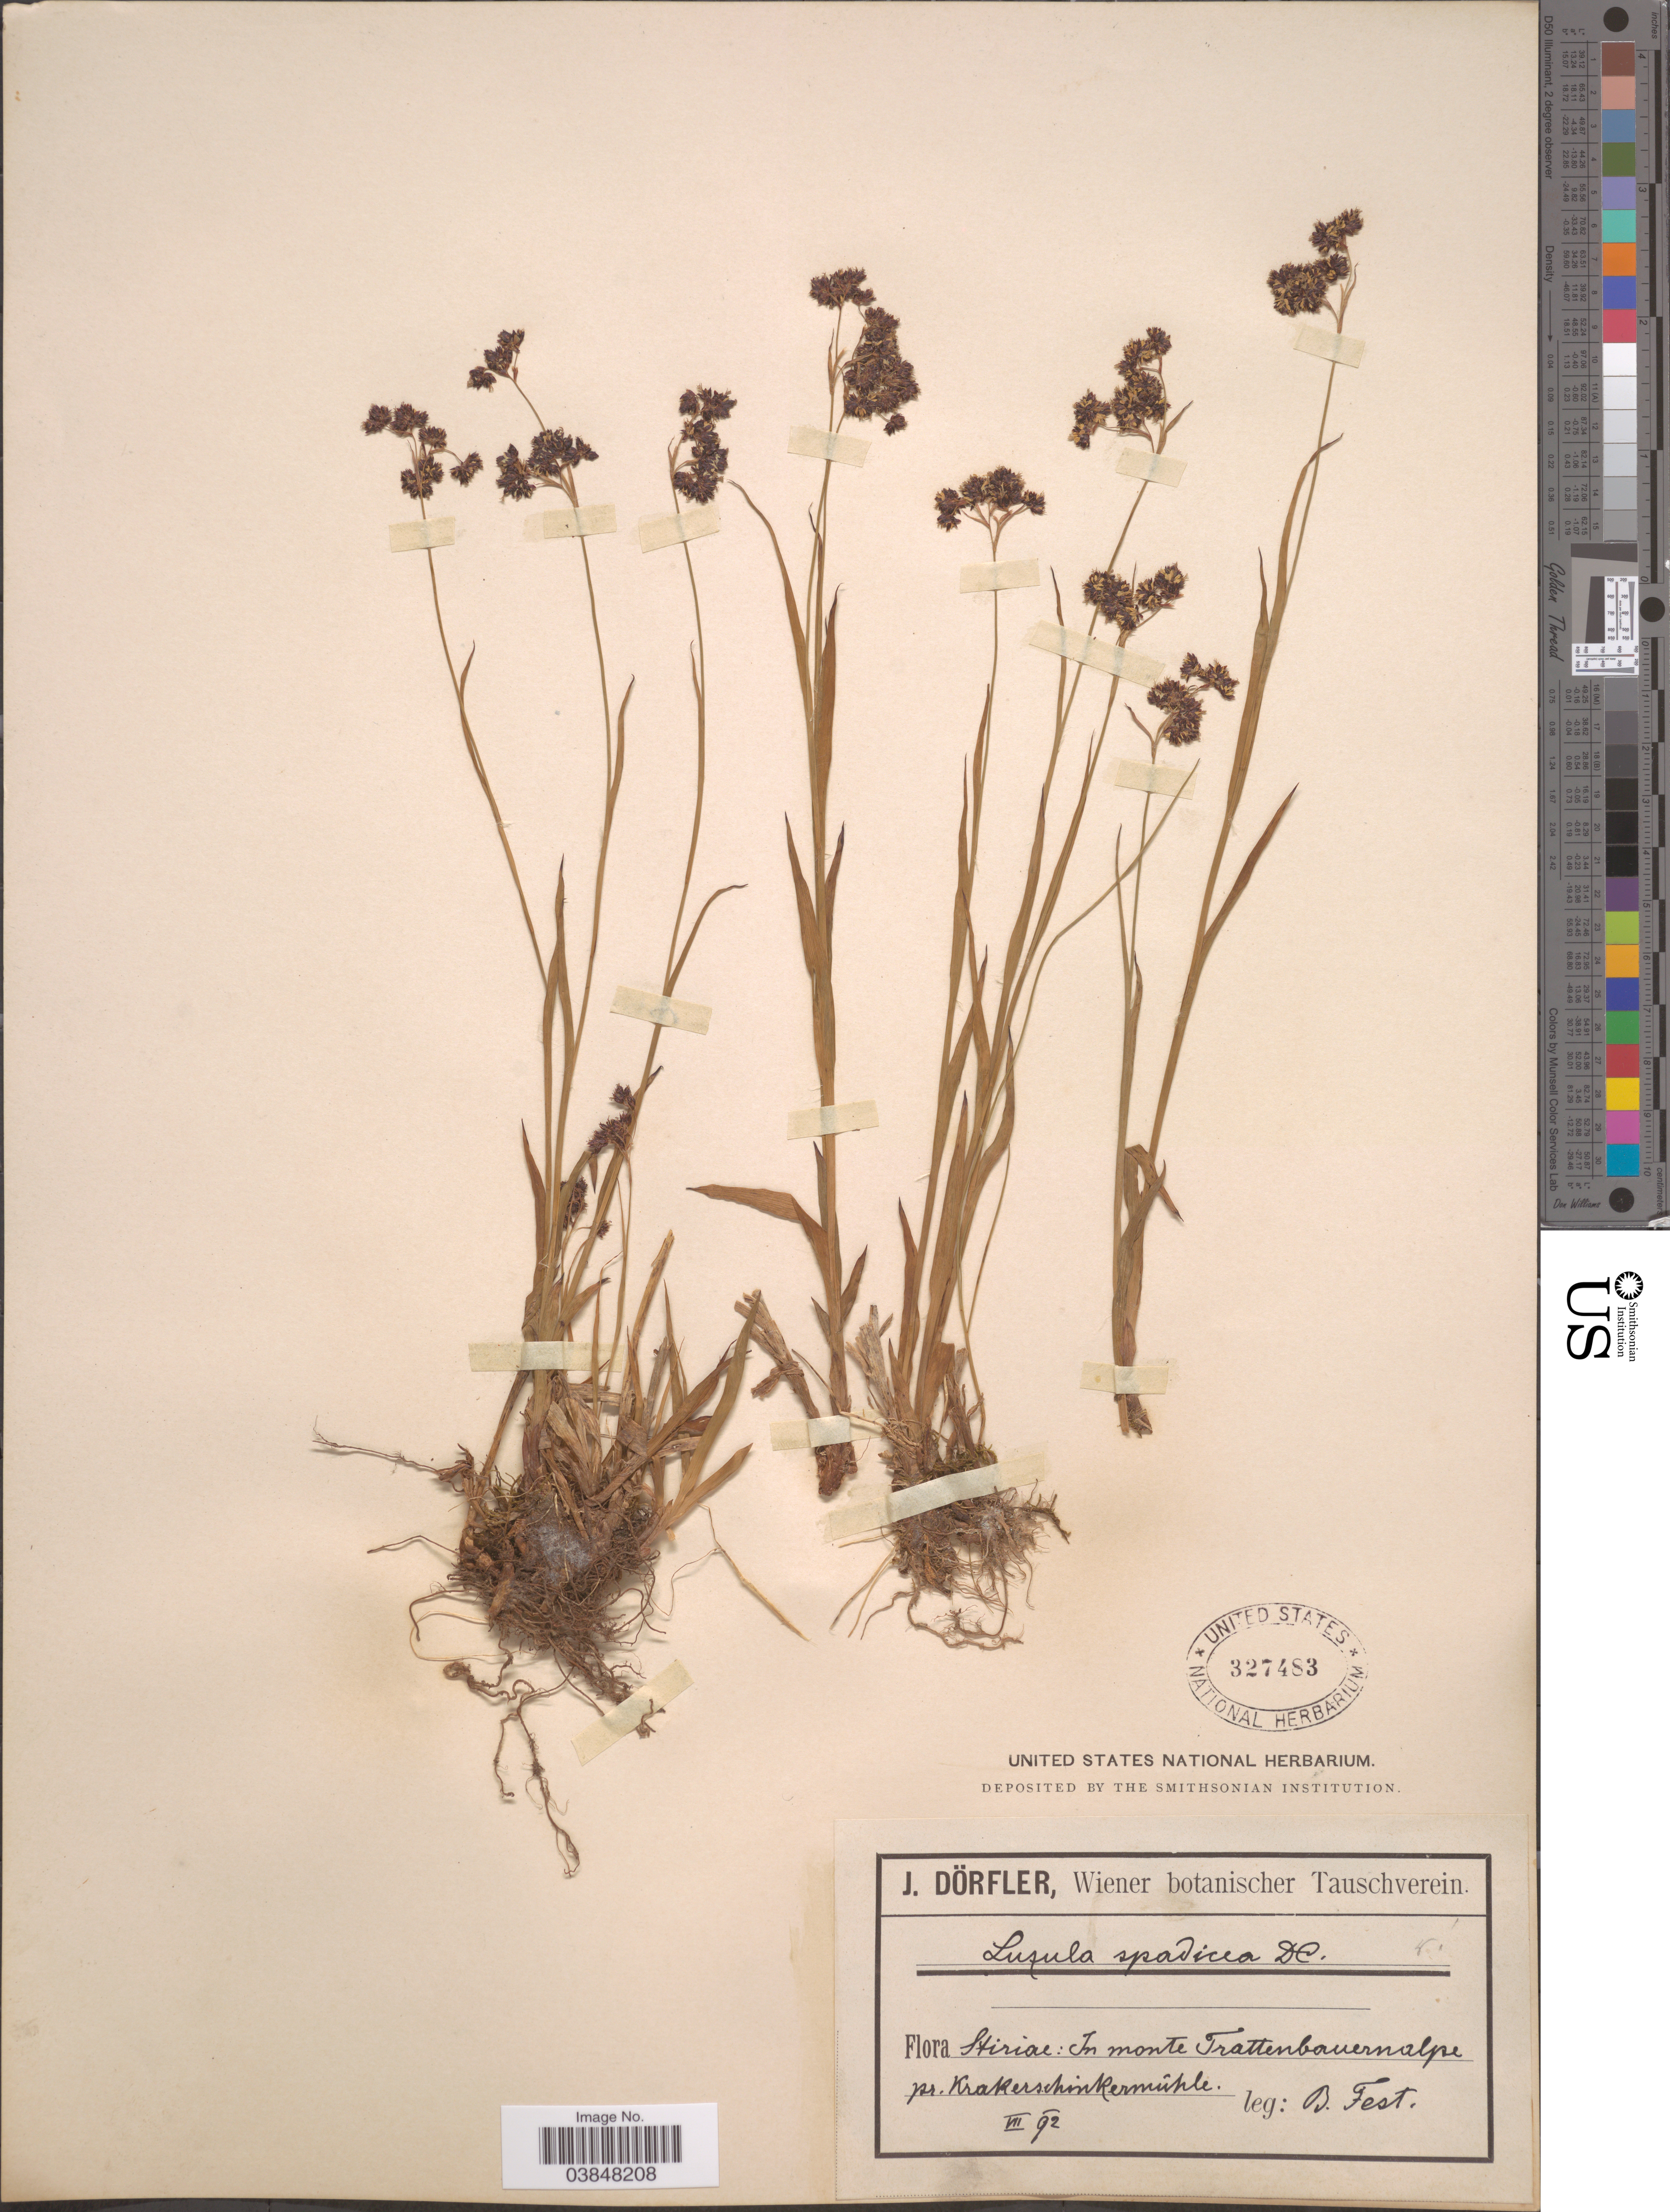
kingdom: Plantae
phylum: Tracheophyta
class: Liliopsida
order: Poales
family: Juncaceae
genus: Luzula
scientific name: Luzula spadicea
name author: DC.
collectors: B. Fest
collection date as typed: Transcribed d/m/y: /7/92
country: Austria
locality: Stiriæ: In monte Trattenbauernalpe pr. Krakerschinkermühle.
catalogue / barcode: US 327483